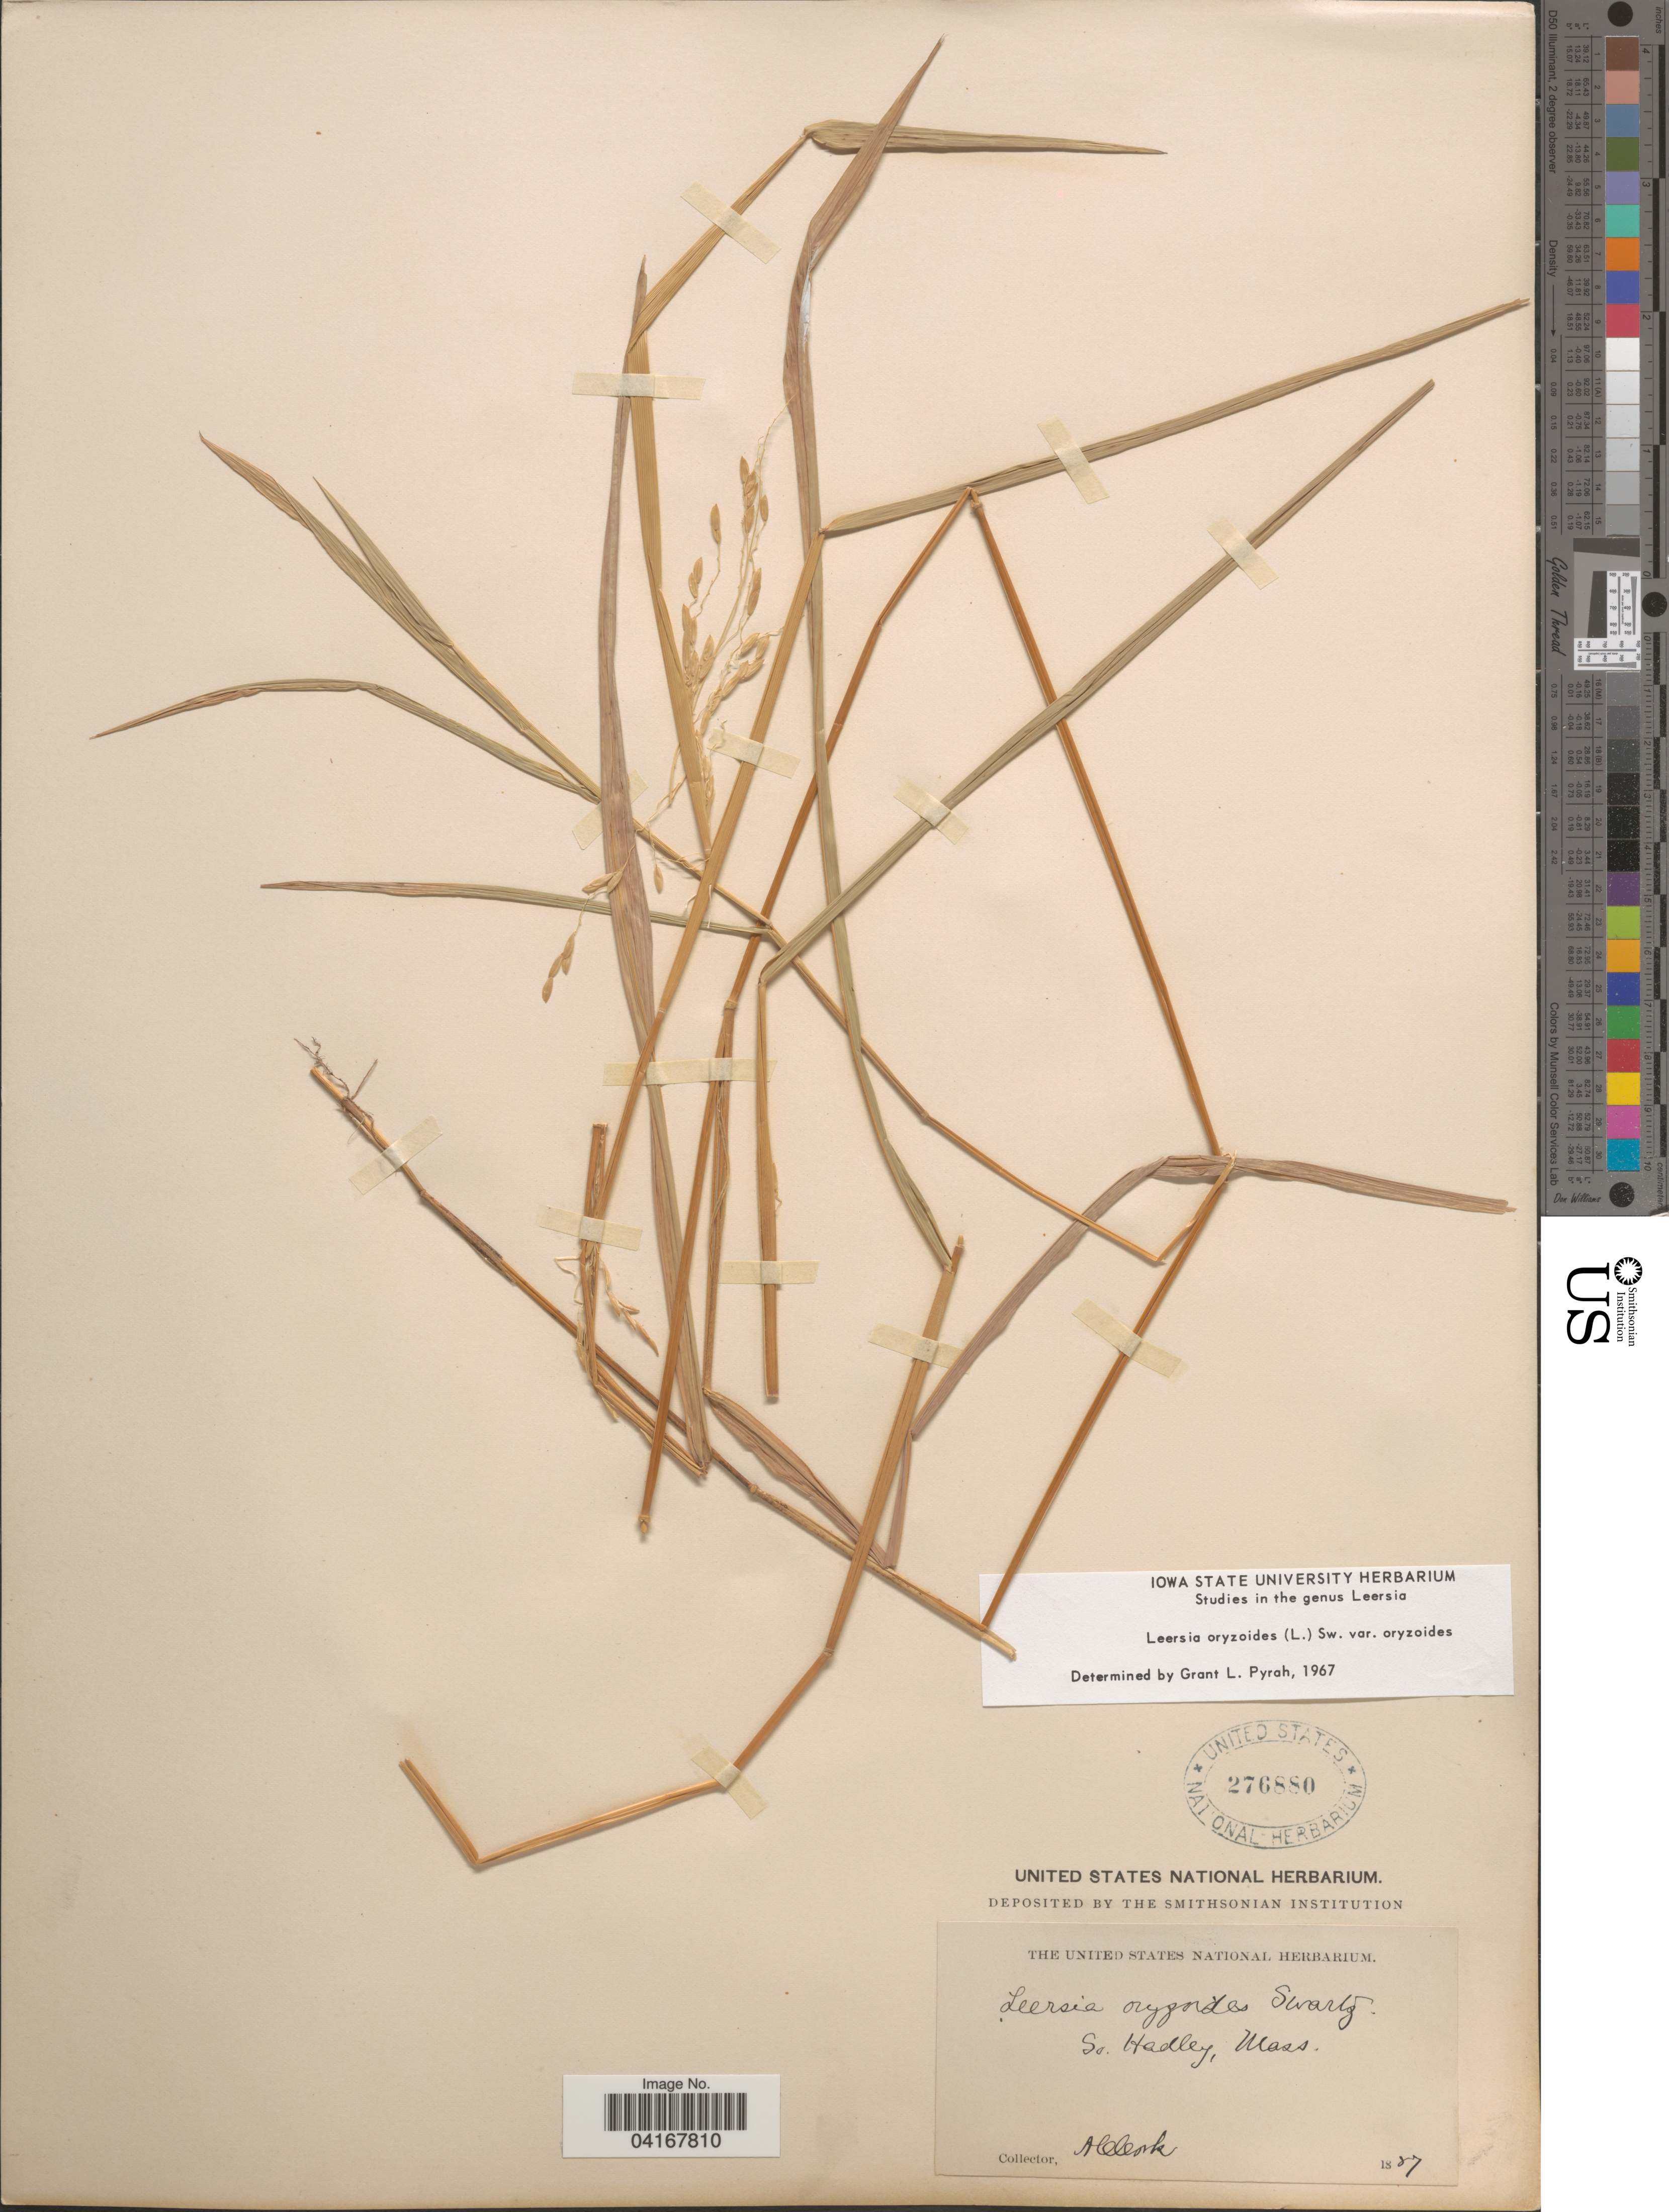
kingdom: Plantae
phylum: Tracheophyta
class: Liliopsida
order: Poales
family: Poaceae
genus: Leersia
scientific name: Leersia oryzoides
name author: (L.) Sw.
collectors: A. Cork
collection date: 1887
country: United States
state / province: Massachusetts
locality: So. Hadley.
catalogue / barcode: US 276880